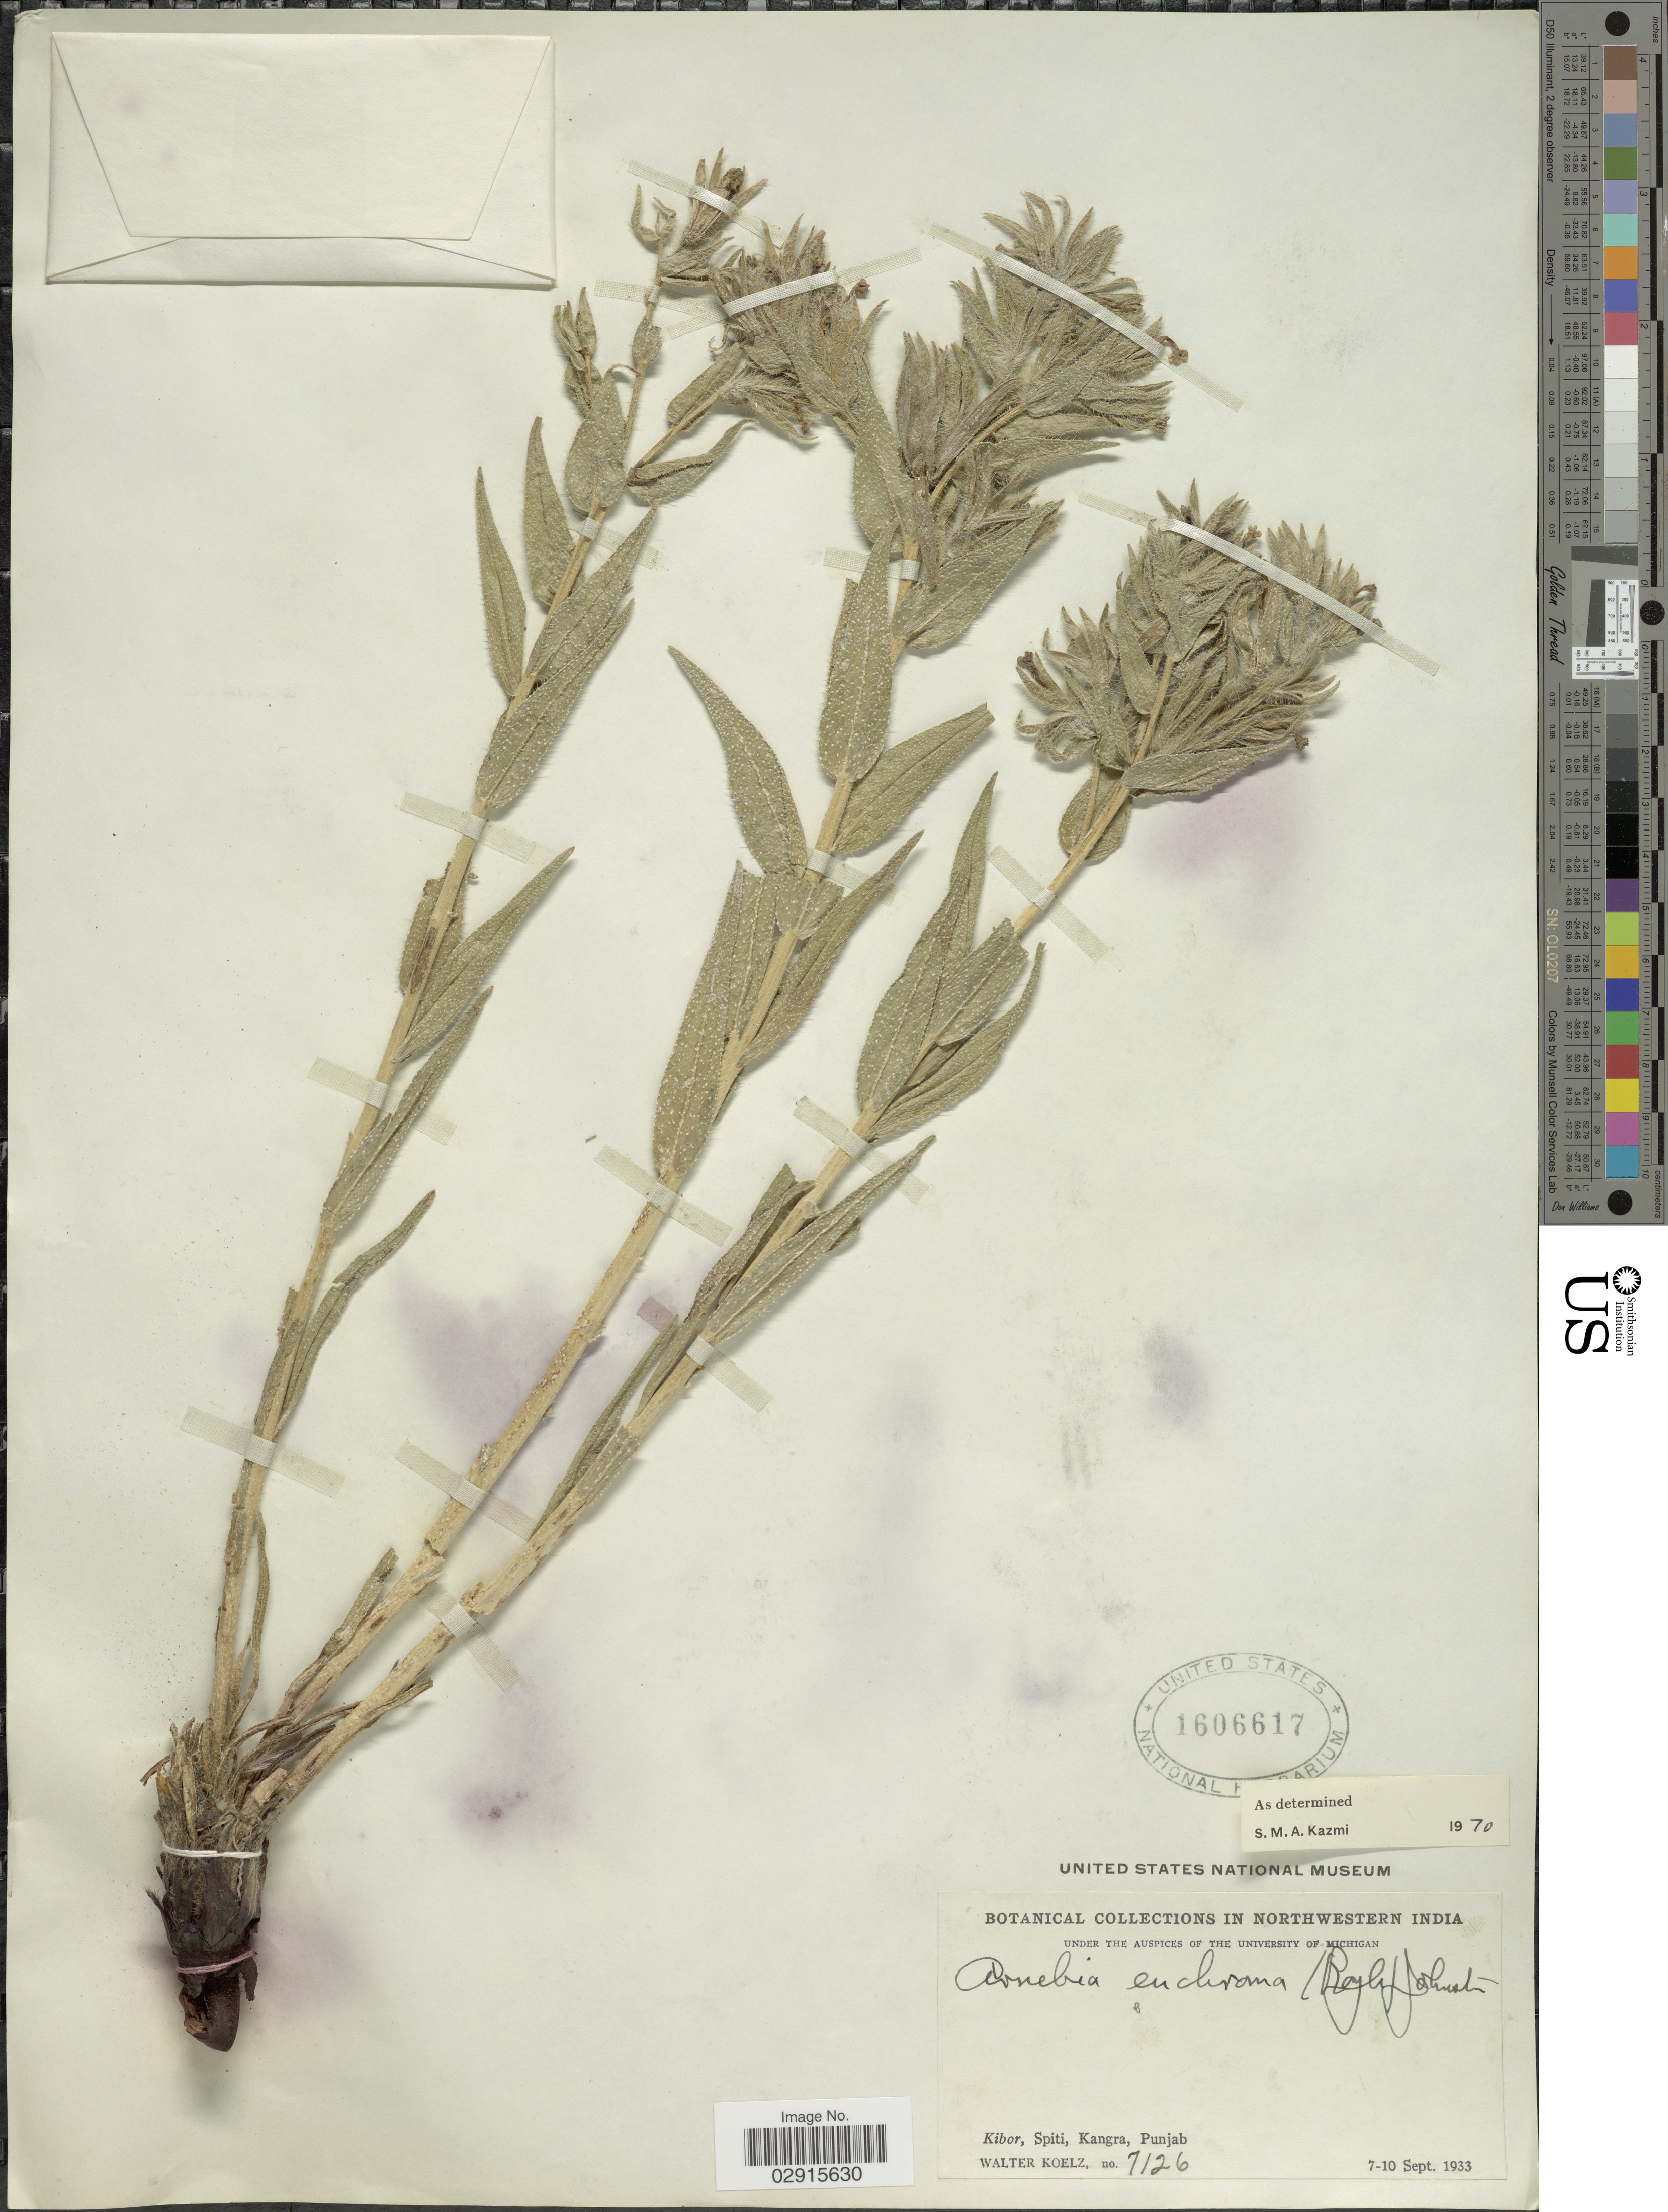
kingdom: Plantae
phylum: Tracheophyta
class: Magnoliopsida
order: Boraginales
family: Boraginaceae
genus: Arnebia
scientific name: Arnebia euchroma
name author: I.M. Johnst.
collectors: W. N. Koelz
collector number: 7126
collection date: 1933-09-07/1933-09-10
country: India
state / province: Punjab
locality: Northwestern India, Kibor, Spiti, Kangra, Punjab.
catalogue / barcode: US 1606617